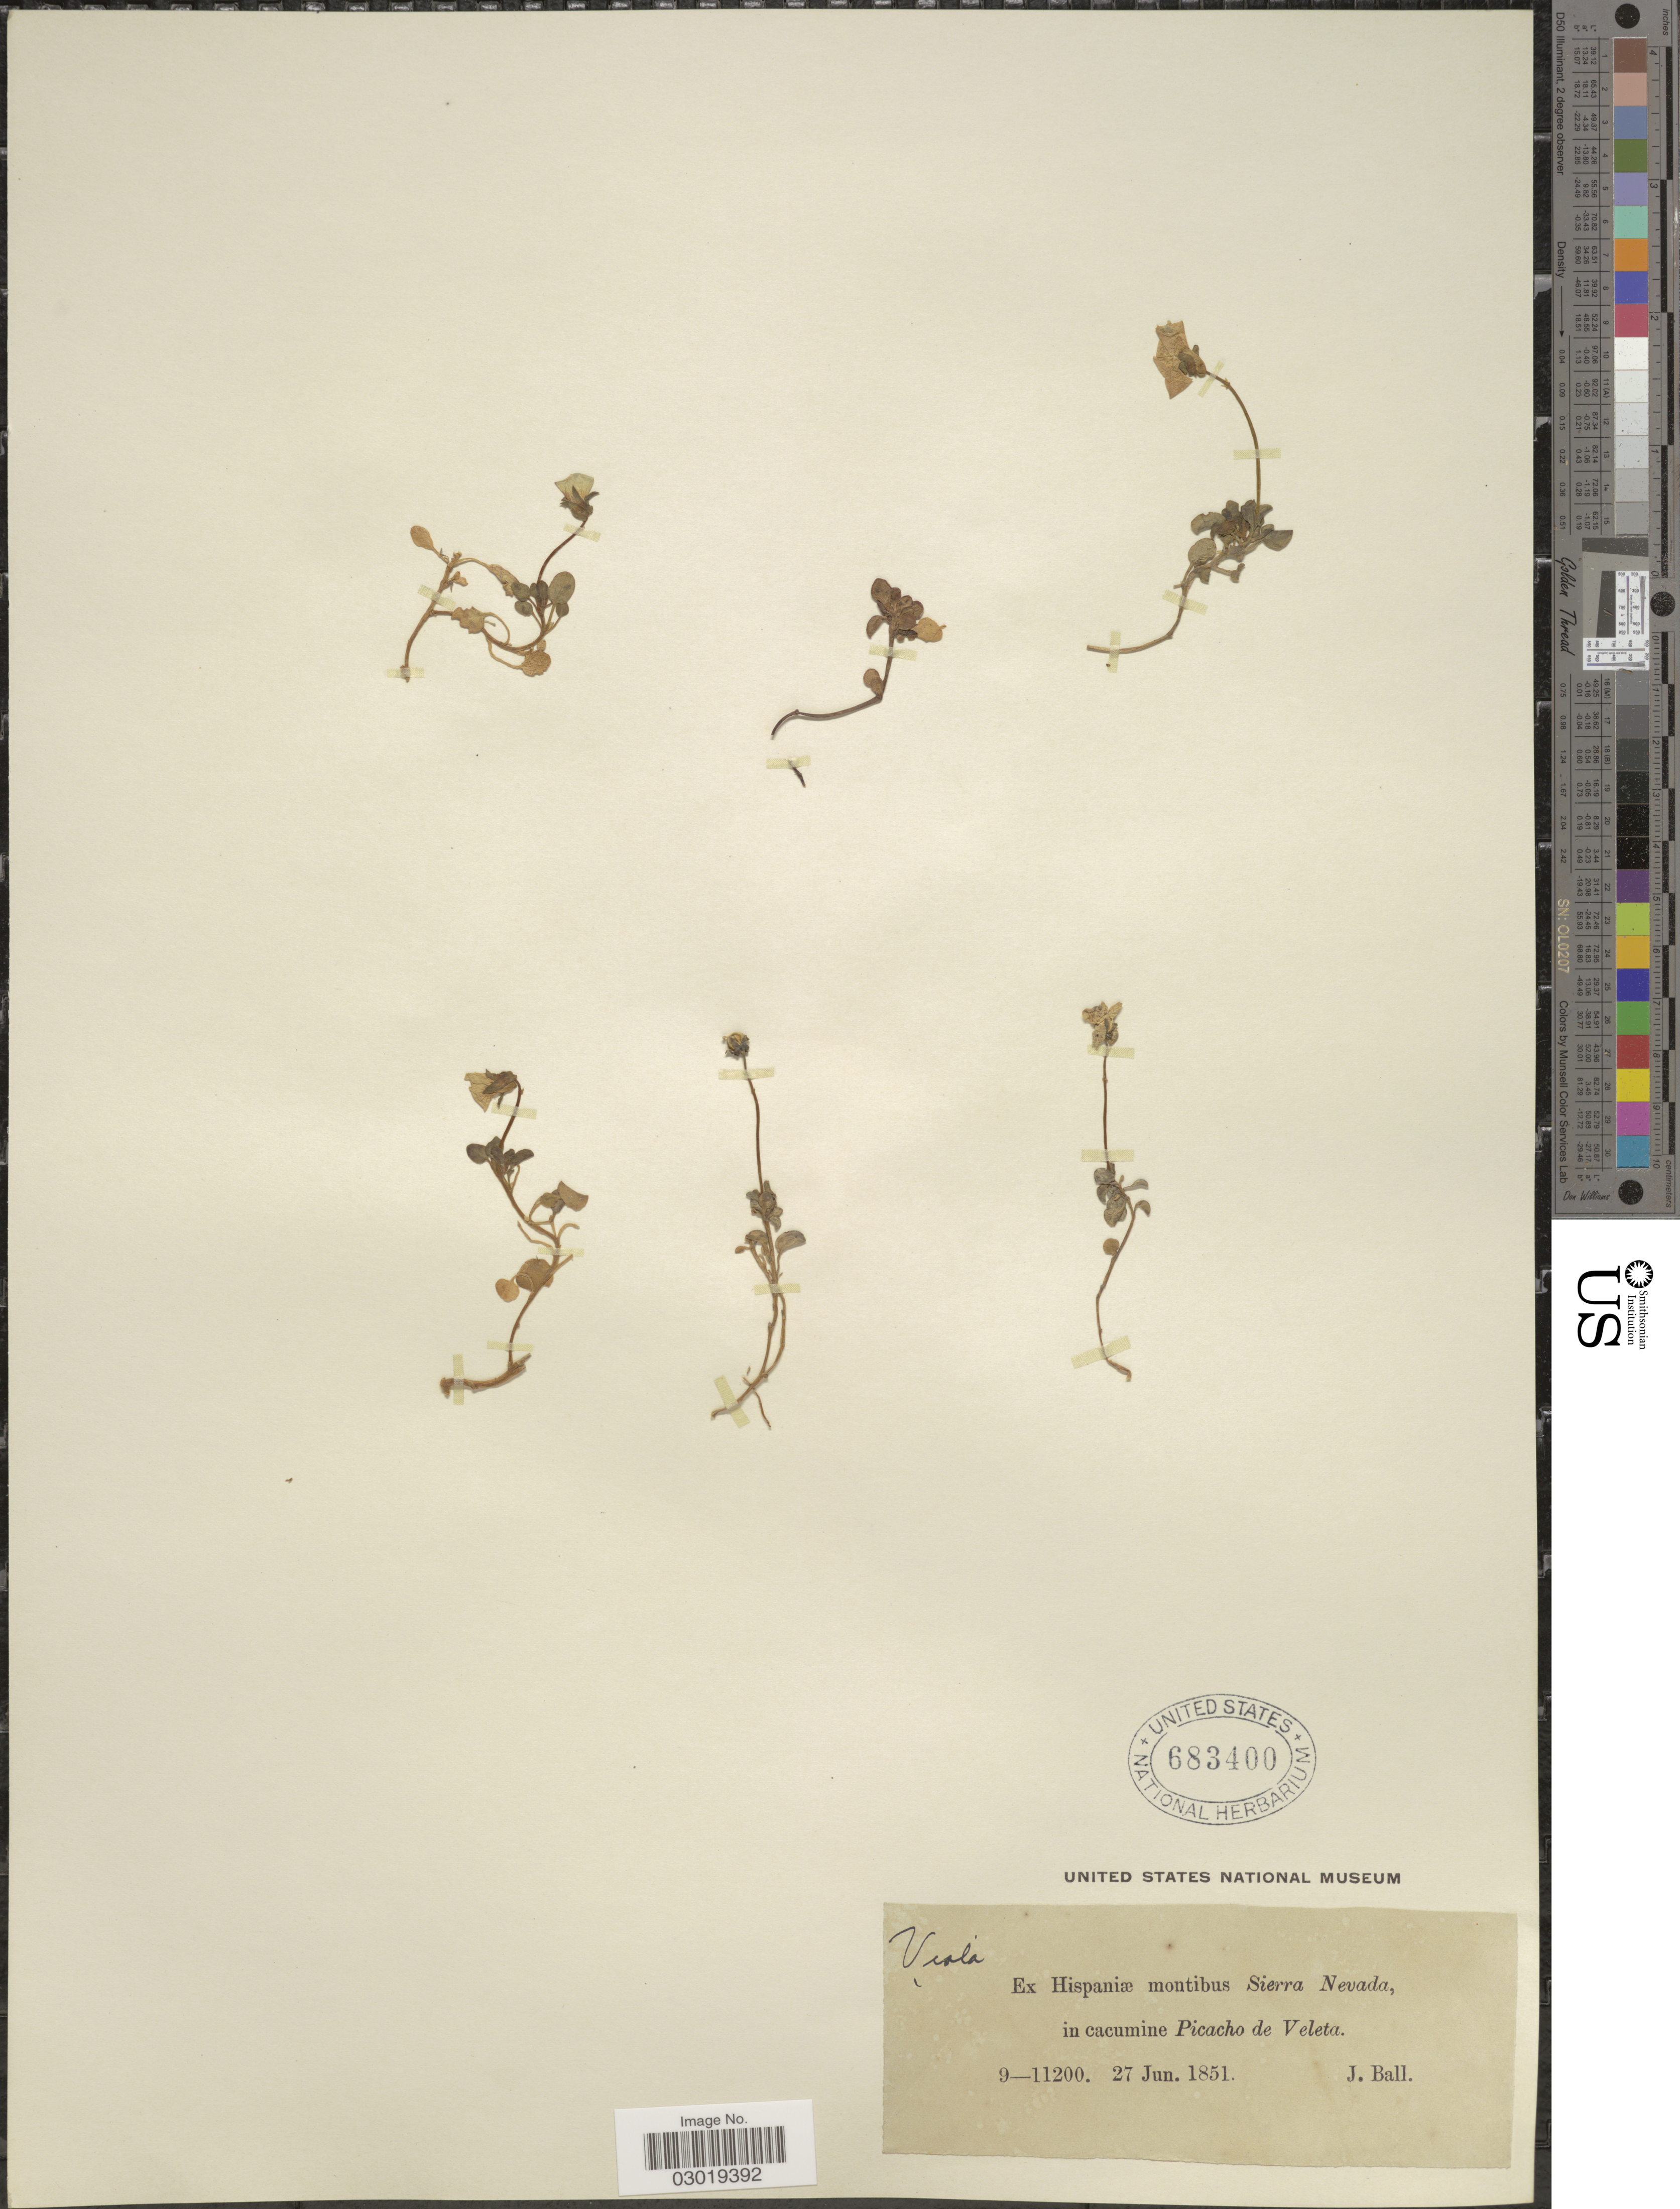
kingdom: Plantae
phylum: Tracheophyta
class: Magnoliopsida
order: Malpighiales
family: Violaceae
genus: Viola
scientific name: Viola sp.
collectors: J. Ball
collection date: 1851-06-27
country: Spain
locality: Hispaniæ montibus Sierra Nevada, in cacumine Picacho de Veleta.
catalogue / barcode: US 683400